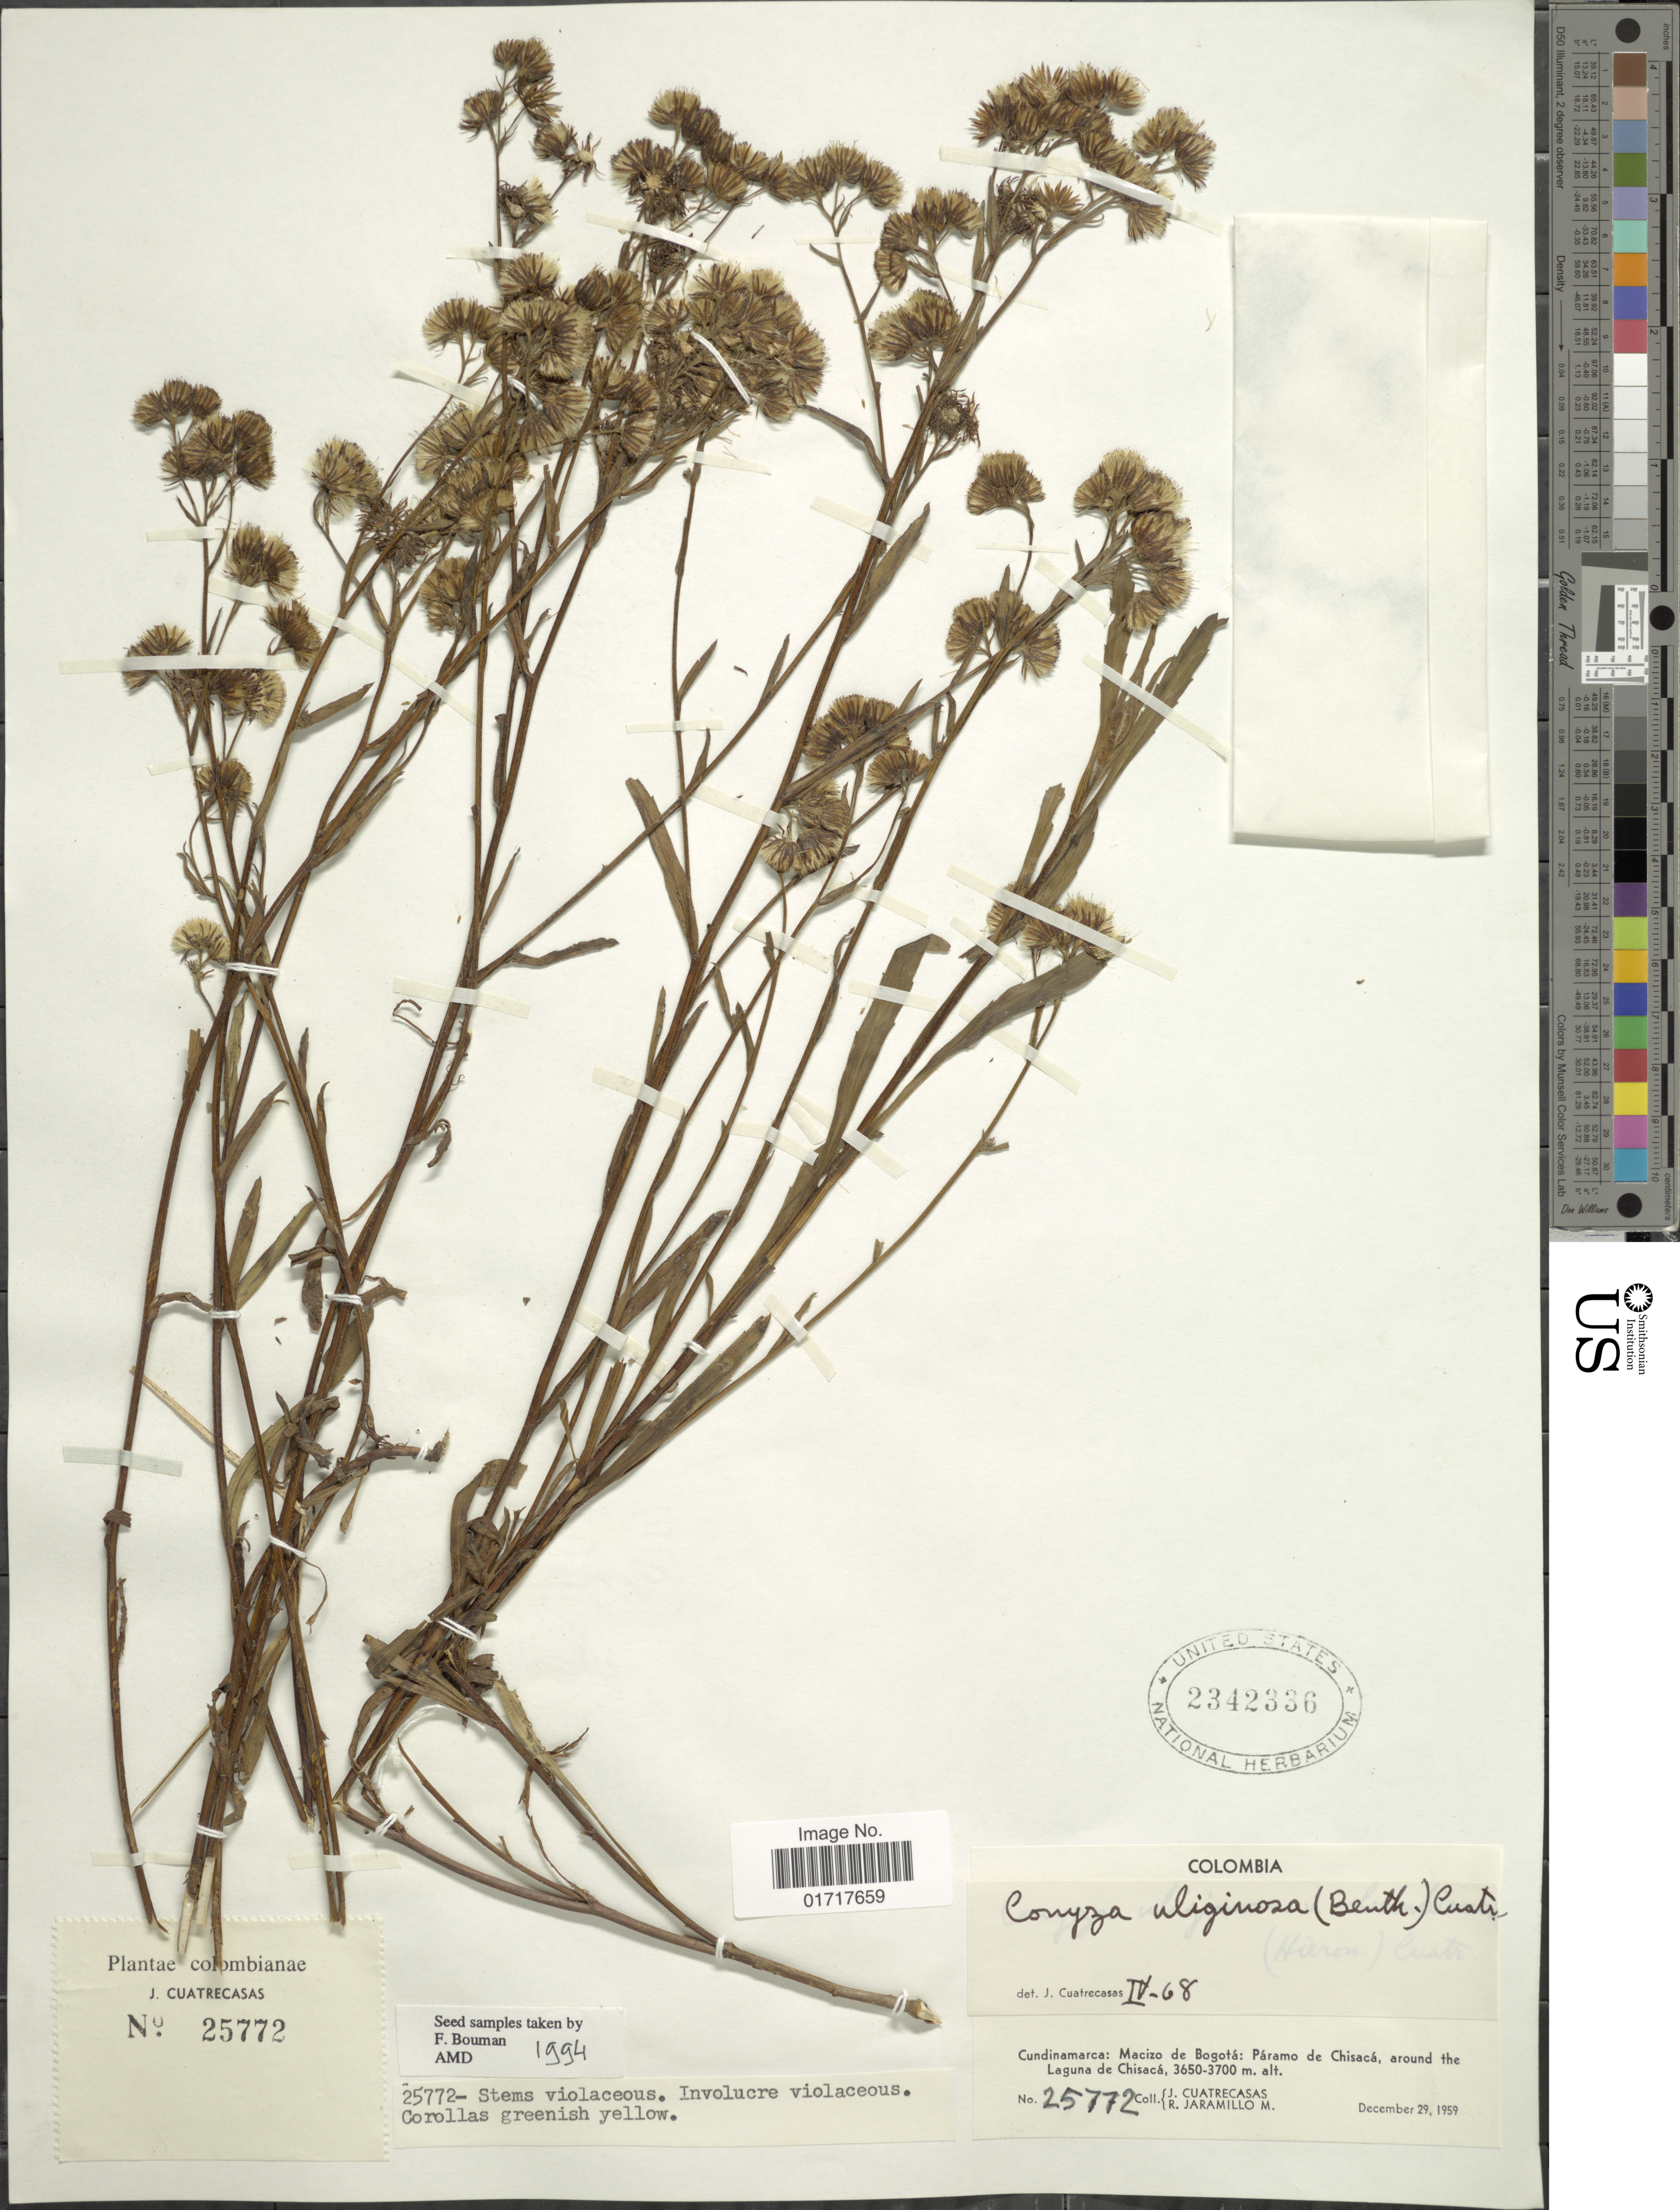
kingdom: Plantae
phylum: Tracheophyta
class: Magnoliopsida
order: Asterales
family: Asteraceae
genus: Conyza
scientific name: Conyza uliginosa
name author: (Benth.) Cuatrec.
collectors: J. Cuatrecasas & R. Jaramillo M.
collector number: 25772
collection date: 1959-12-29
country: Colombia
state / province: Cundinamarca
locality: Cundinamarca: Macizo de Bogota: Paramo de Chisaca, around the Laguna de Chisaca.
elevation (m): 3650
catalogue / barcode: US 2342336